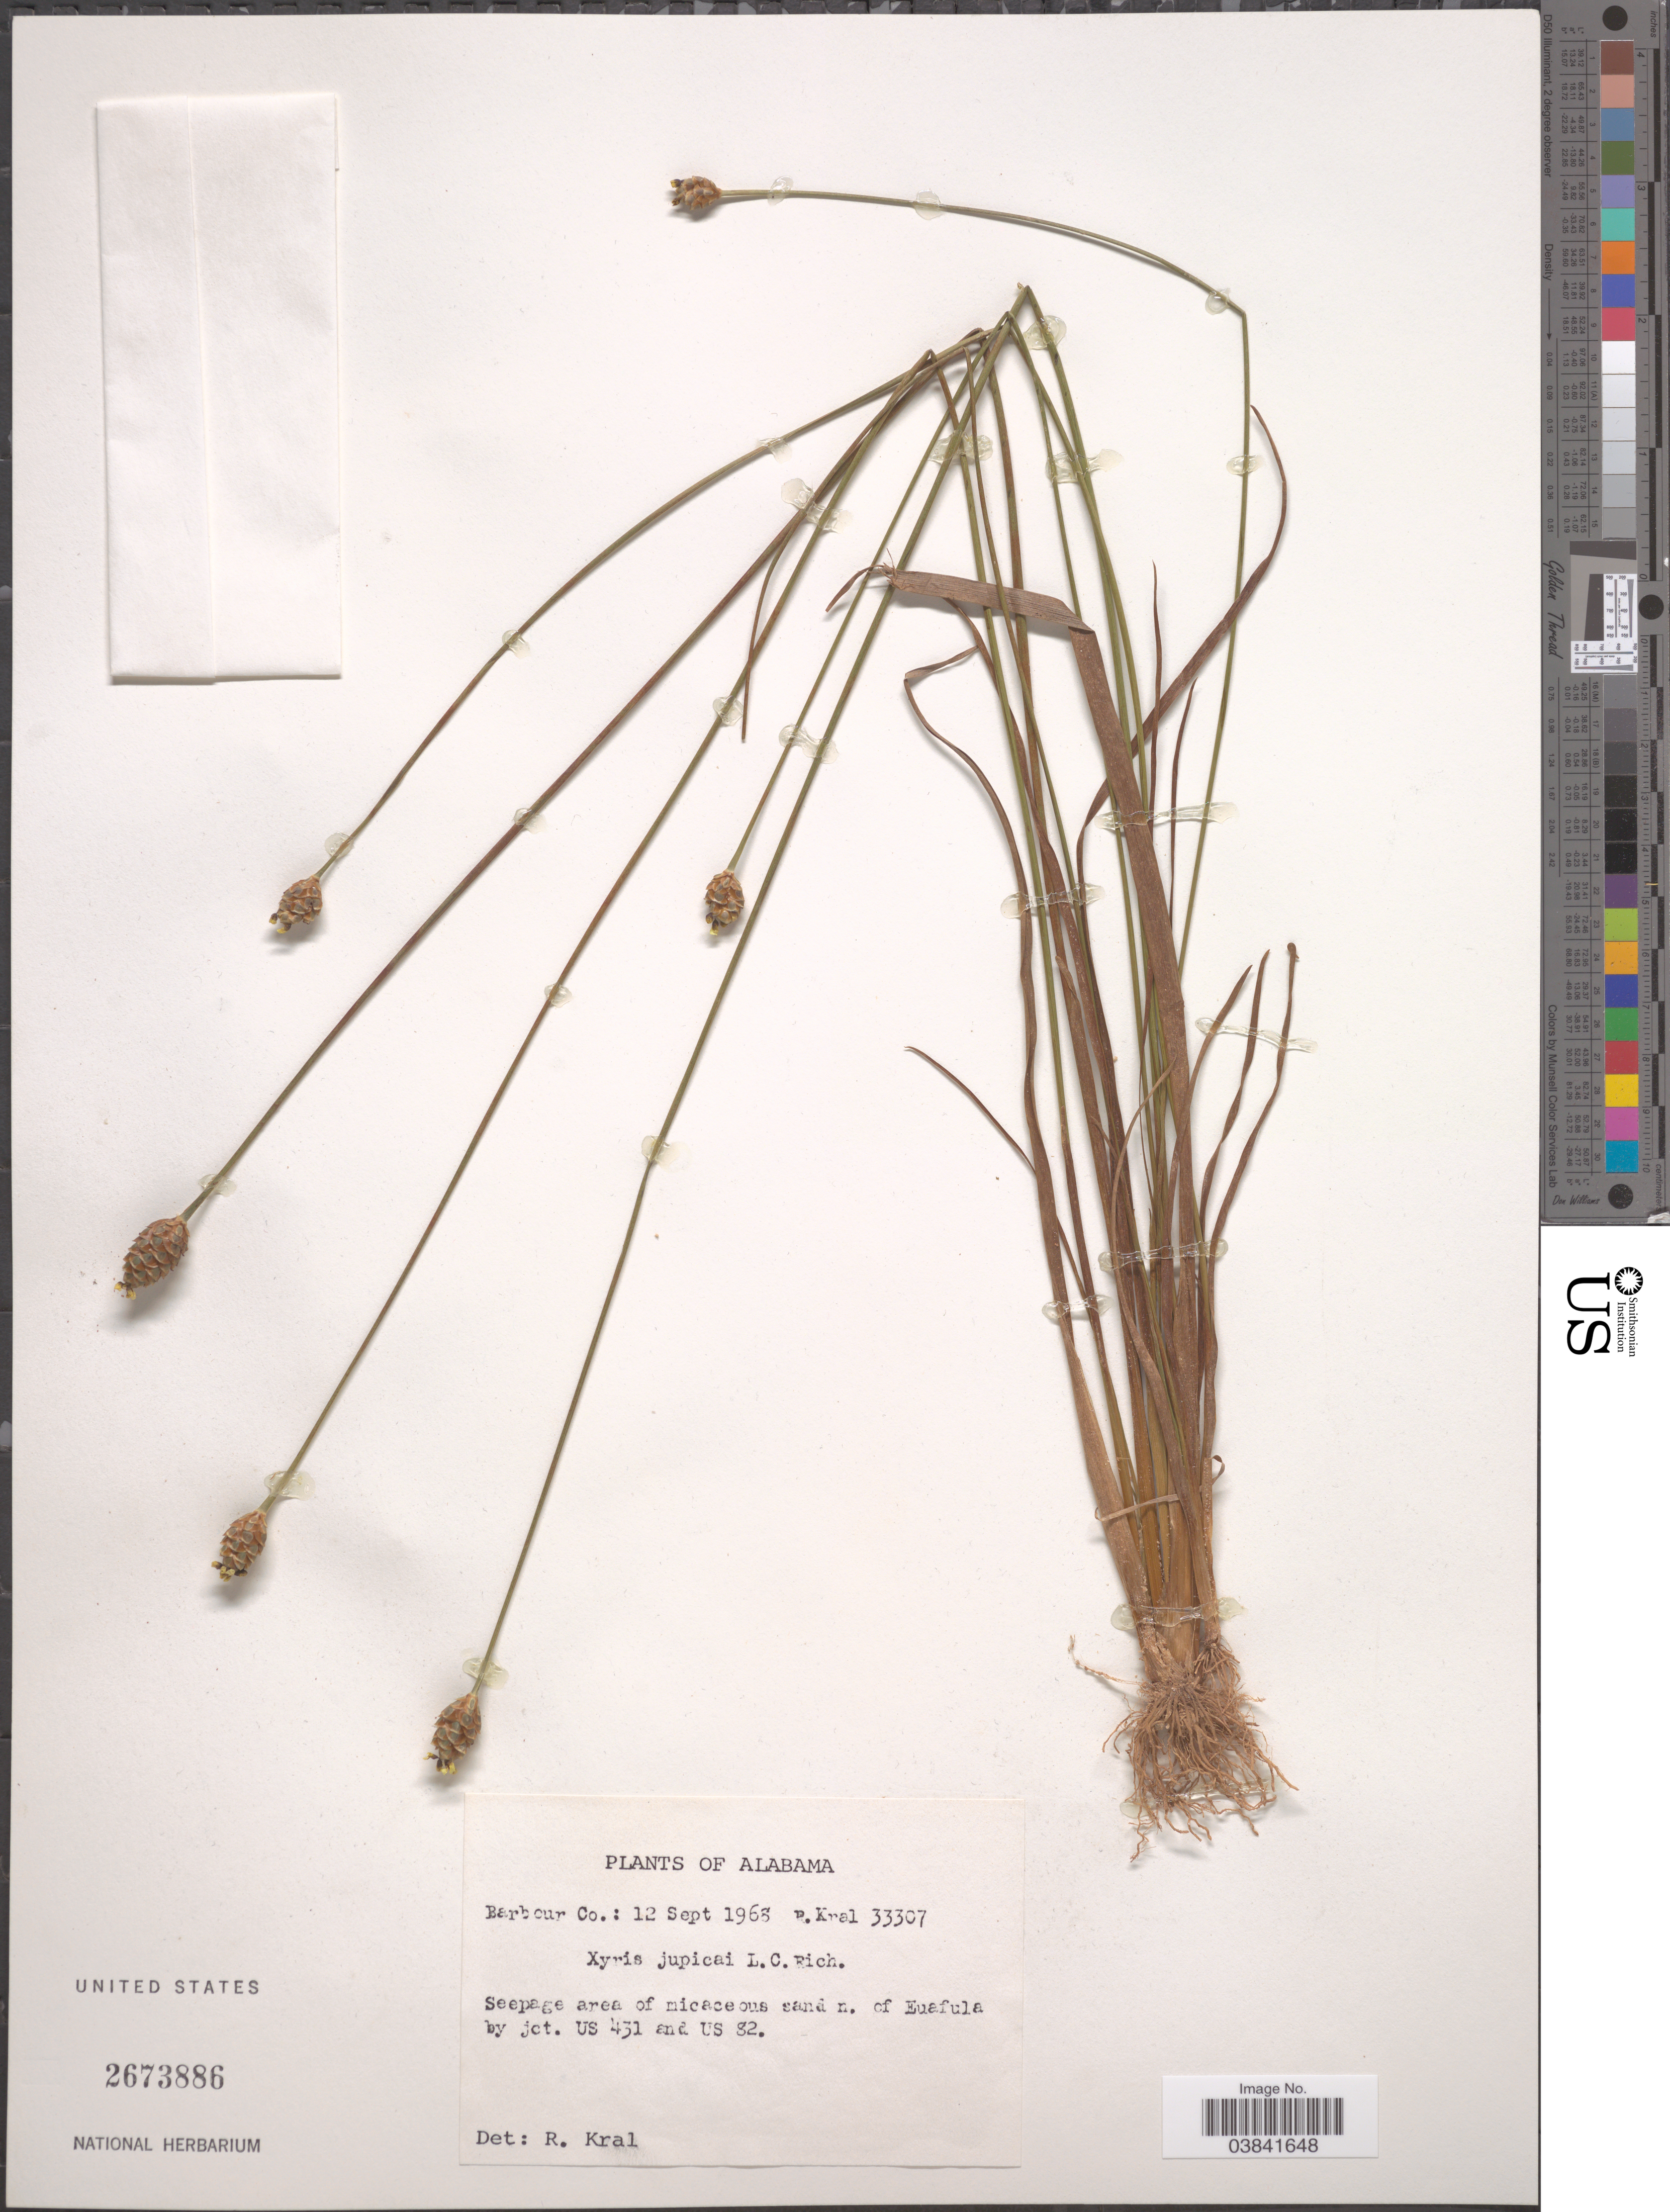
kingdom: Plantae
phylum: Tracheophyta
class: Liliopsida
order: Poales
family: Xyridaceae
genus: Xyris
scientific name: Xyris jupicai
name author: Rich.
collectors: R. Kral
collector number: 33307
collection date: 1968-09-12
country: United States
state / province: Alabama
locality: Barbour Co.: Seepage area of micaceous sand n. of Euafula by jct. US 431 and US 82.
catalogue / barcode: US 2673886